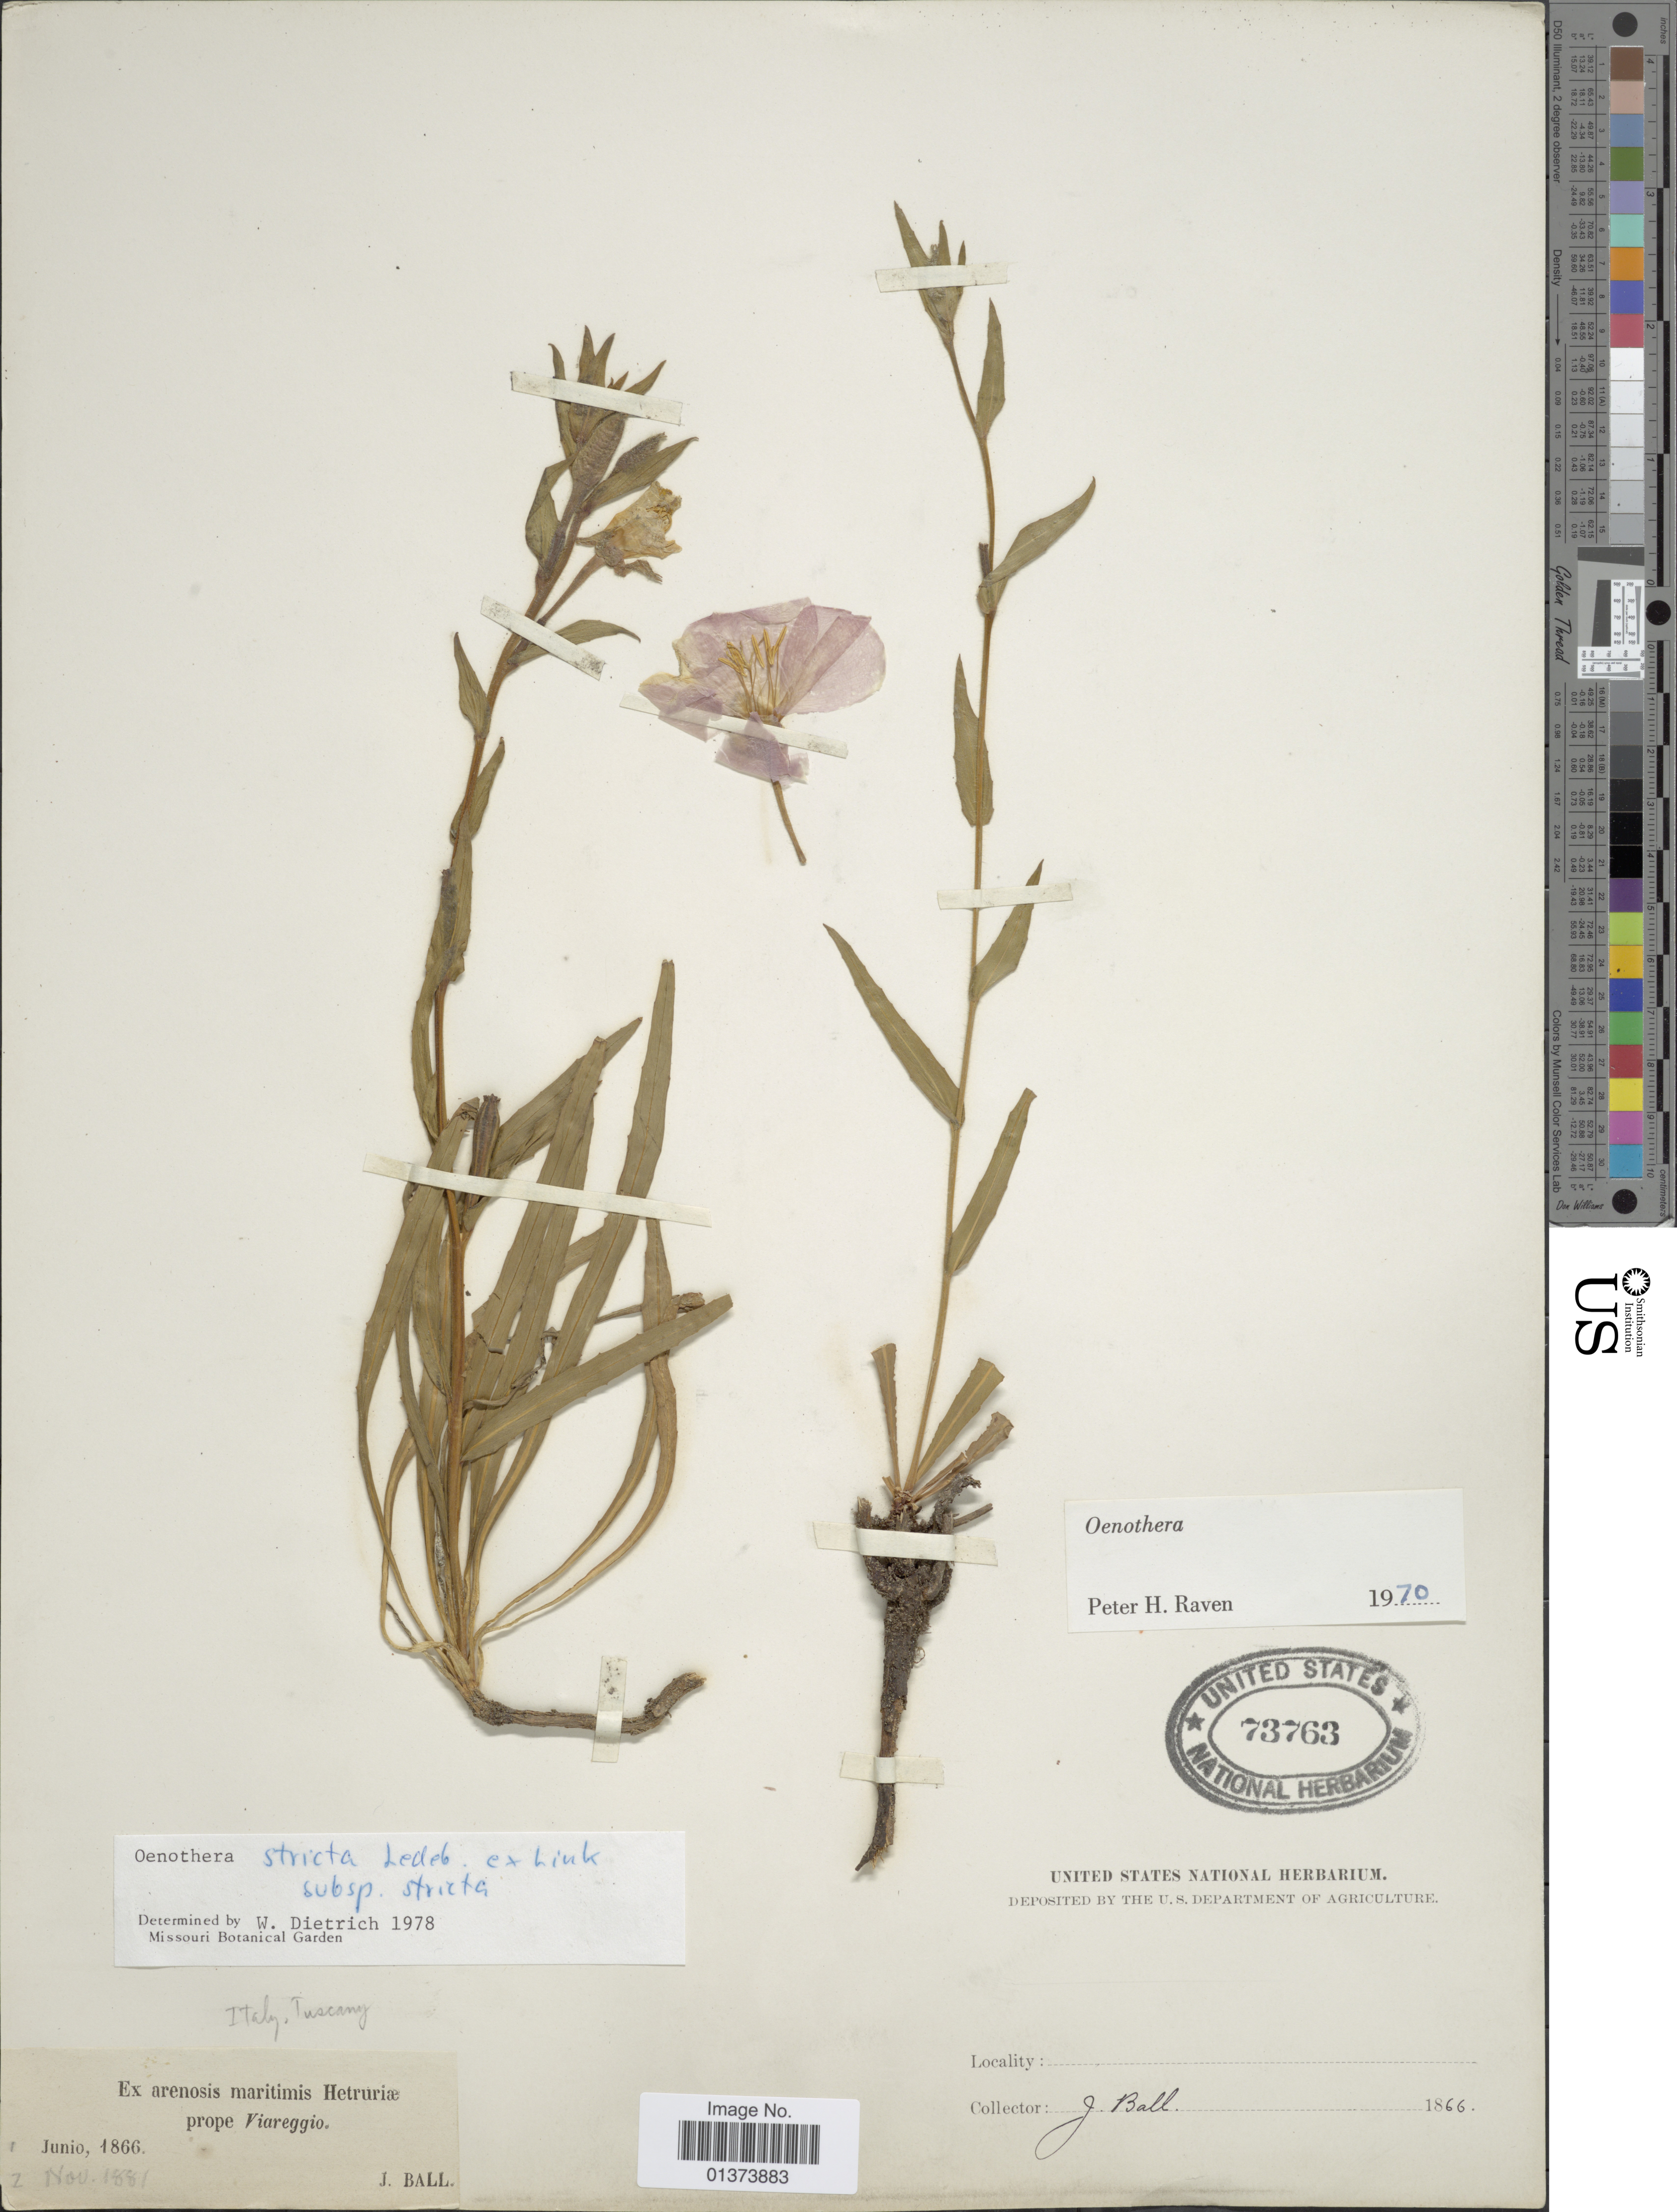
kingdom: Plantae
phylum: Tracheophyta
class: Magnoliopsida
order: Myrtales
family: Onagraceae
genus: Oenothera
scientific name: Oenothera stricta subsp. stricta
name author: Ledeb. ex Link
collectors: J. Ball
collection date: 1866-06/1881-11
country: Italy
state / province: Tuscany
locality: Prope Viareggio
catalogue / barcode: US 73763